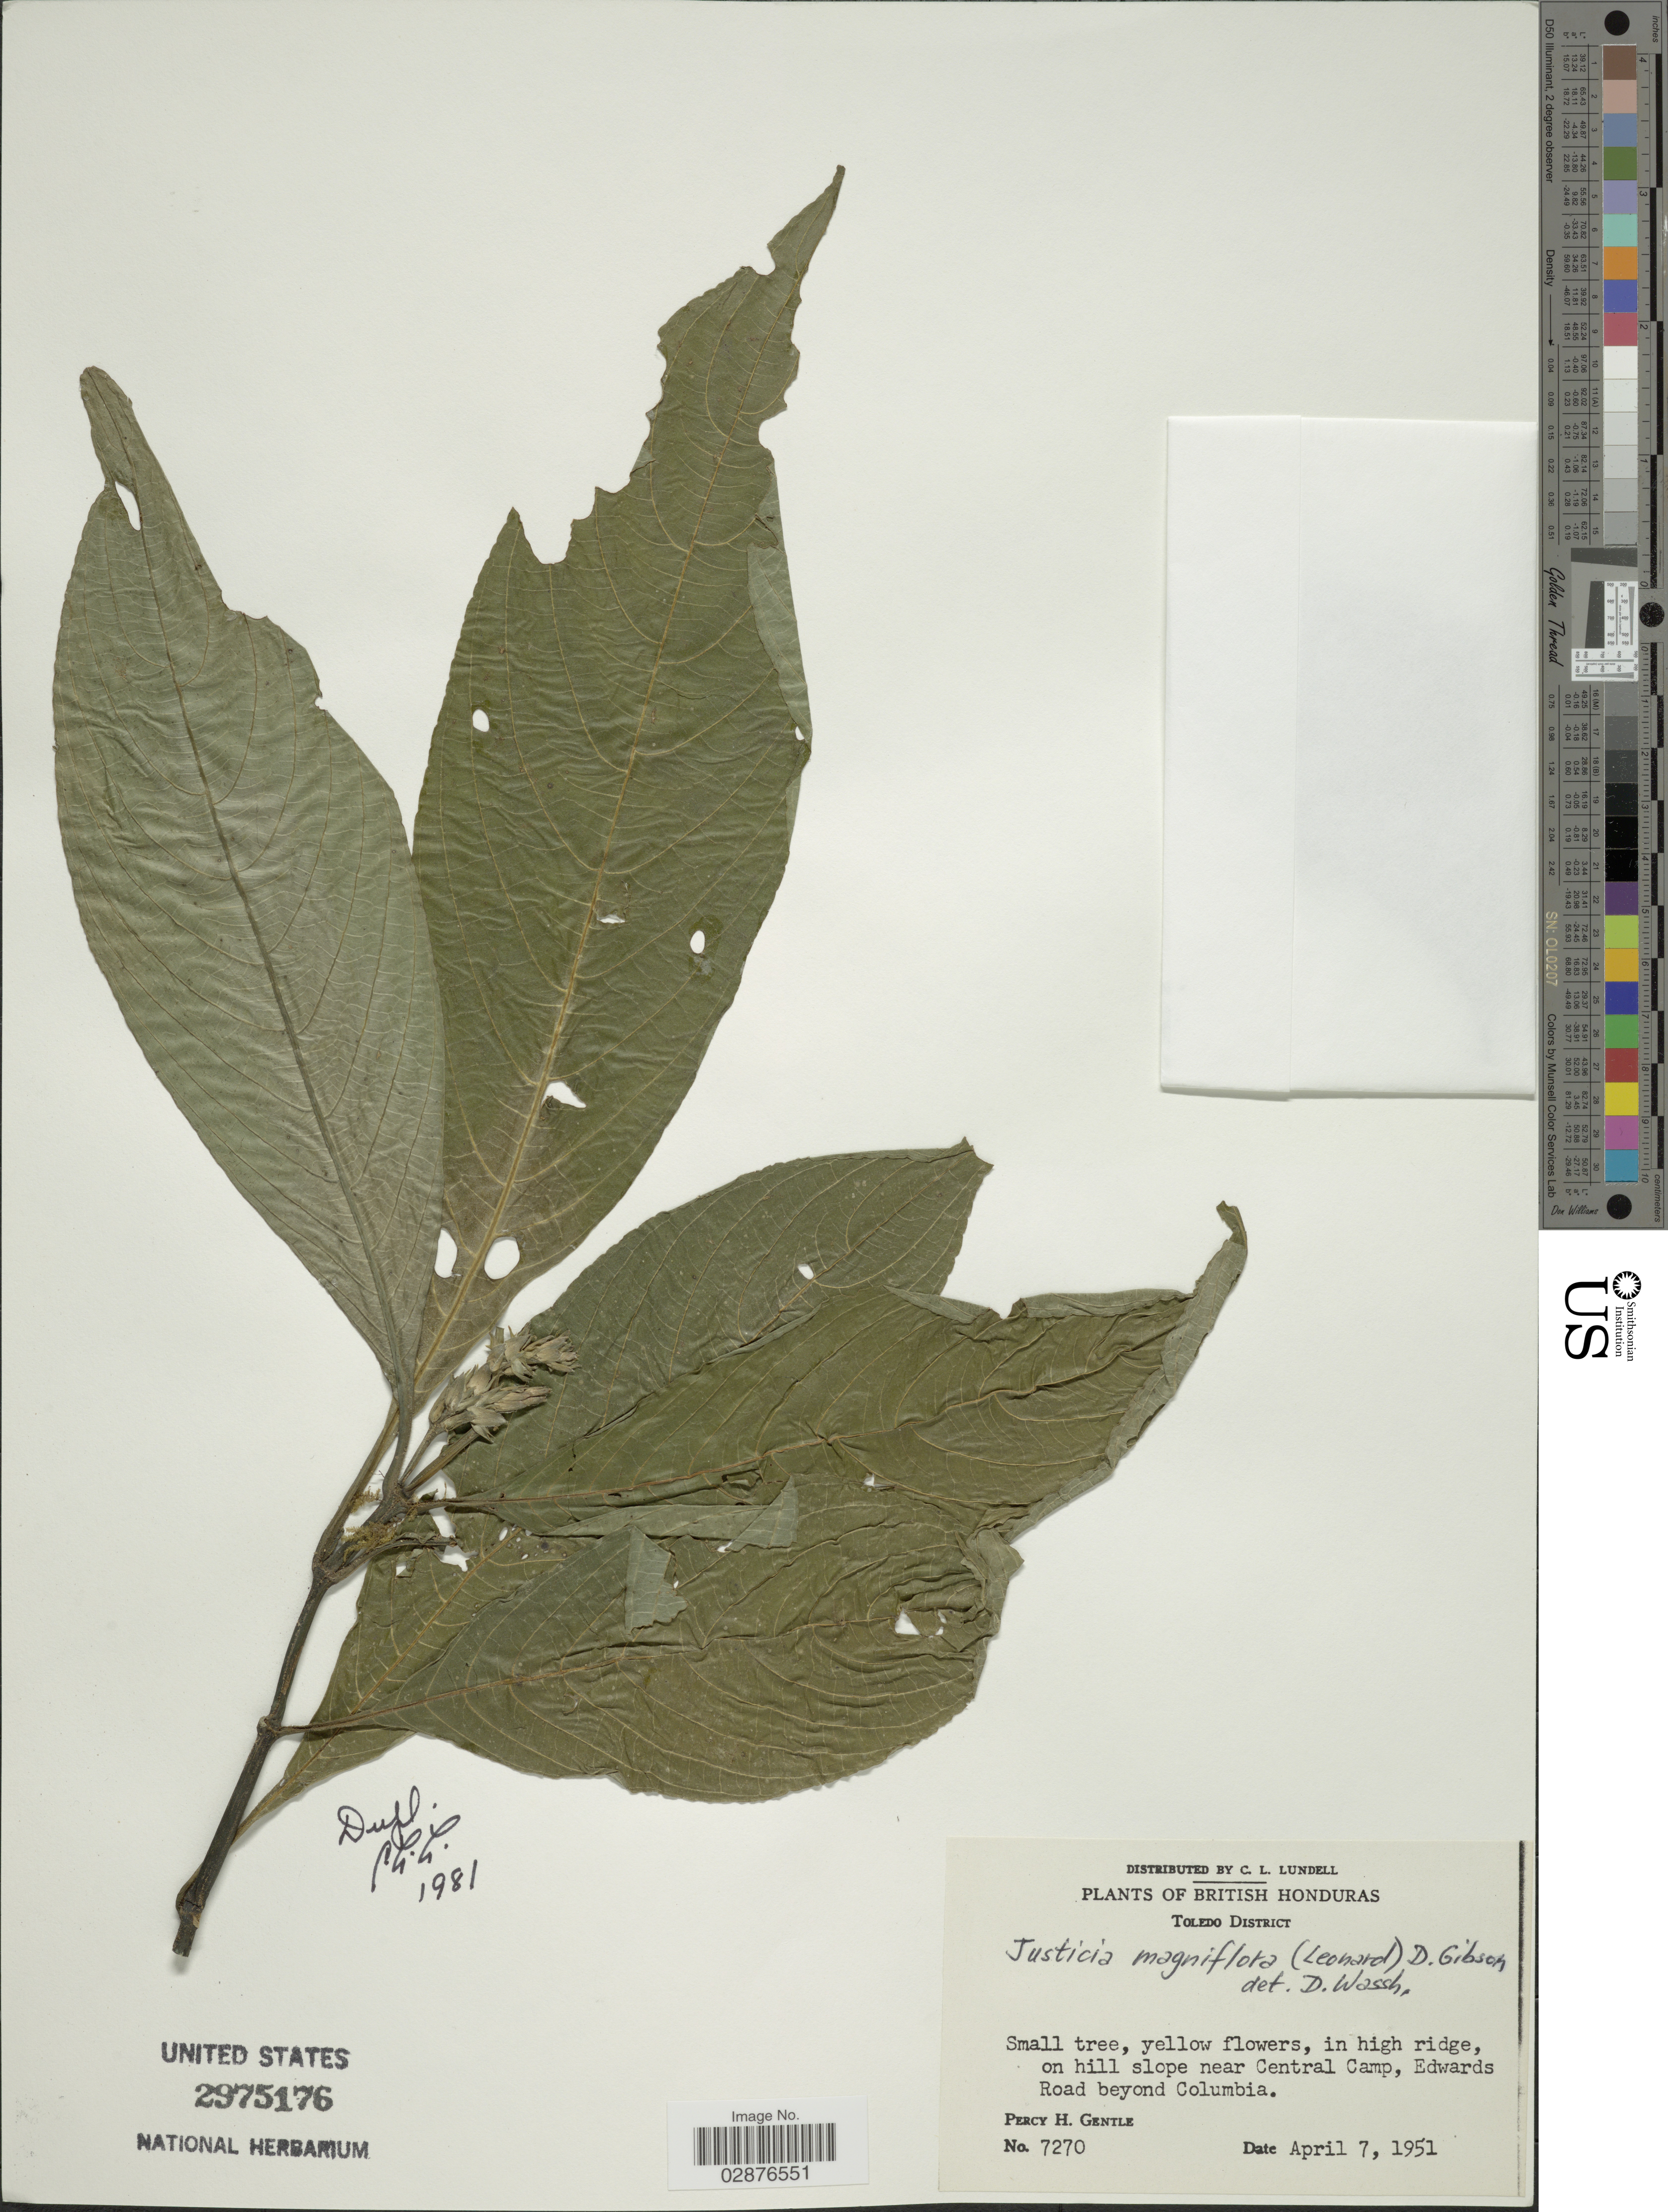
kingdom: Plantae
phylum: Tracheophyta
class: Magnoliopsida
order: Lamiales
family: Acanthaceae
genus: Justicia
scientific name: Justicia magniflora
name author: (S.F. Blake) D.N. Gibson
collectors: P. H. Gentle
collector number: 7270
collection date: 1951-04-07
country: Belize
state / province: Toledo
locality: British Honduras. Toledo District. On hill slope near Central Camp, Edwards Road beyond Columbia.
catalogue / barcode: US 2975176